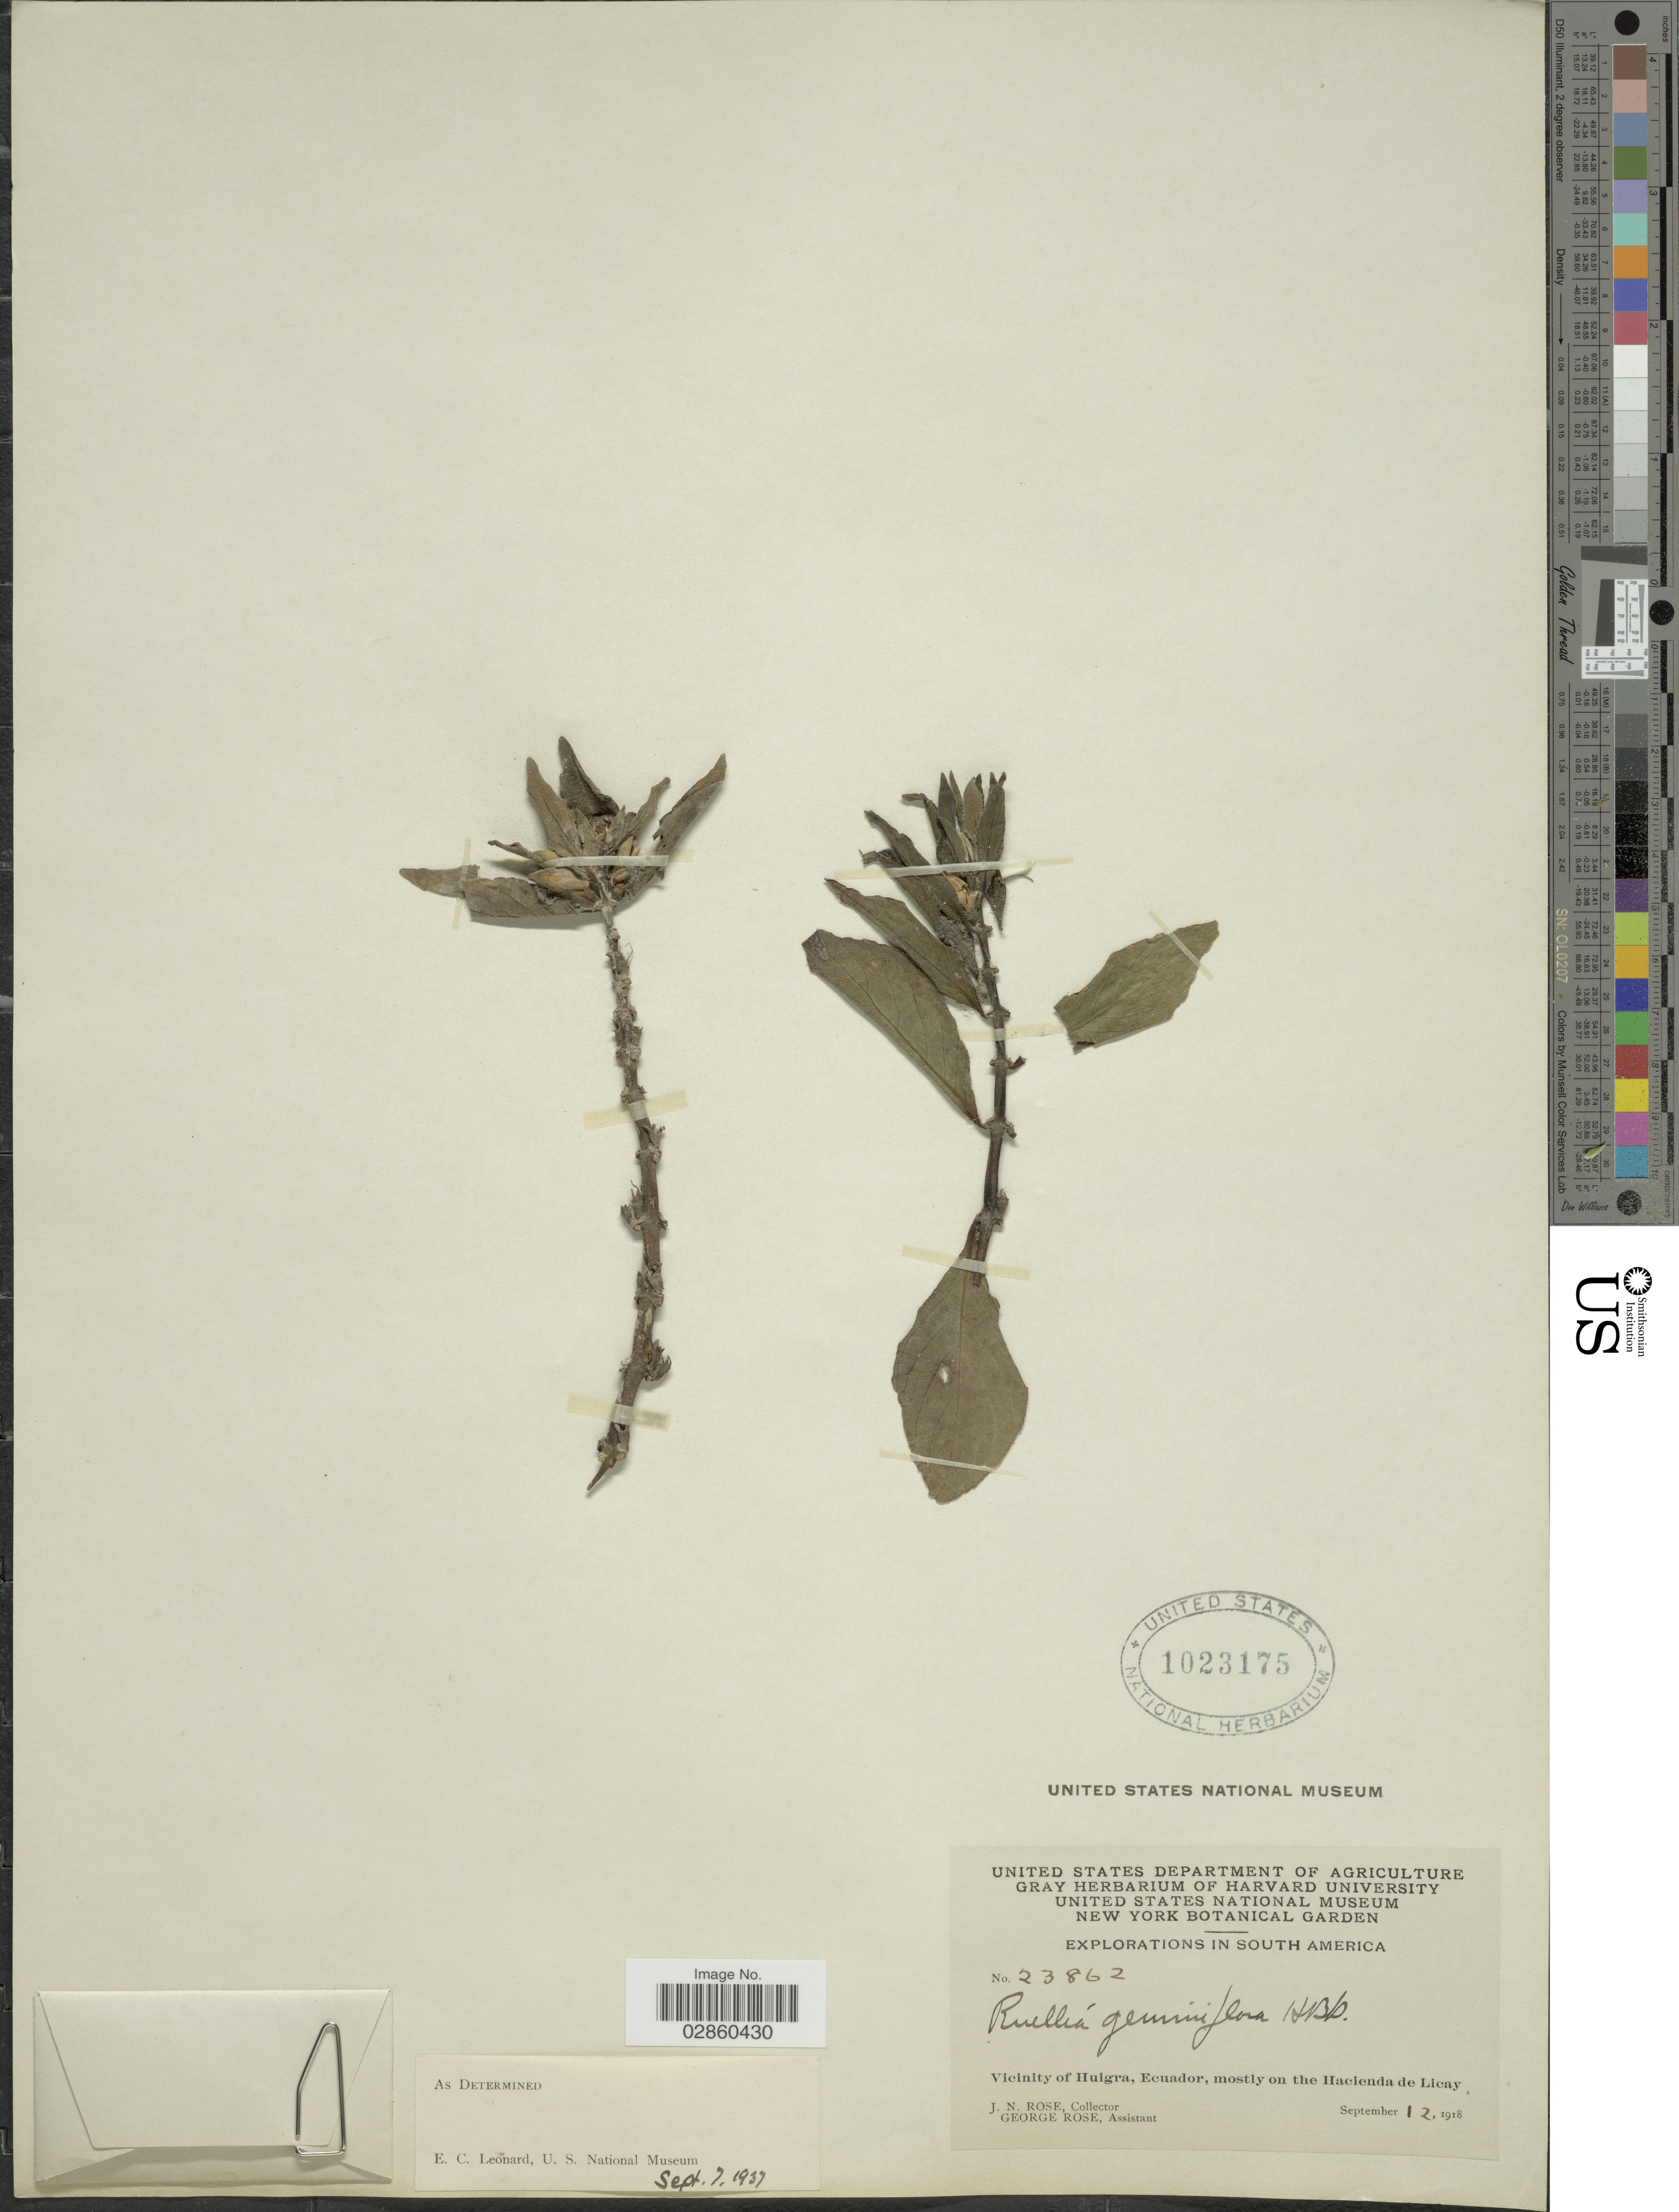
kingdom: Plantae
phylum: Tracheophyta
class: Magnoliopsida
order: Lamiales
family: Acanthaceae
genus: Ruellia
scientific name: Ruellia geminiflora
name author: Kunth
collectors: J. N. Rose & G. Rose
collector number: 23862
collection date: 1918-09-12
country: Ecuador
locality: Vicinity of Huigra, mostly on the Hacienda de Licay.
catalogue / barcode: US 1023175